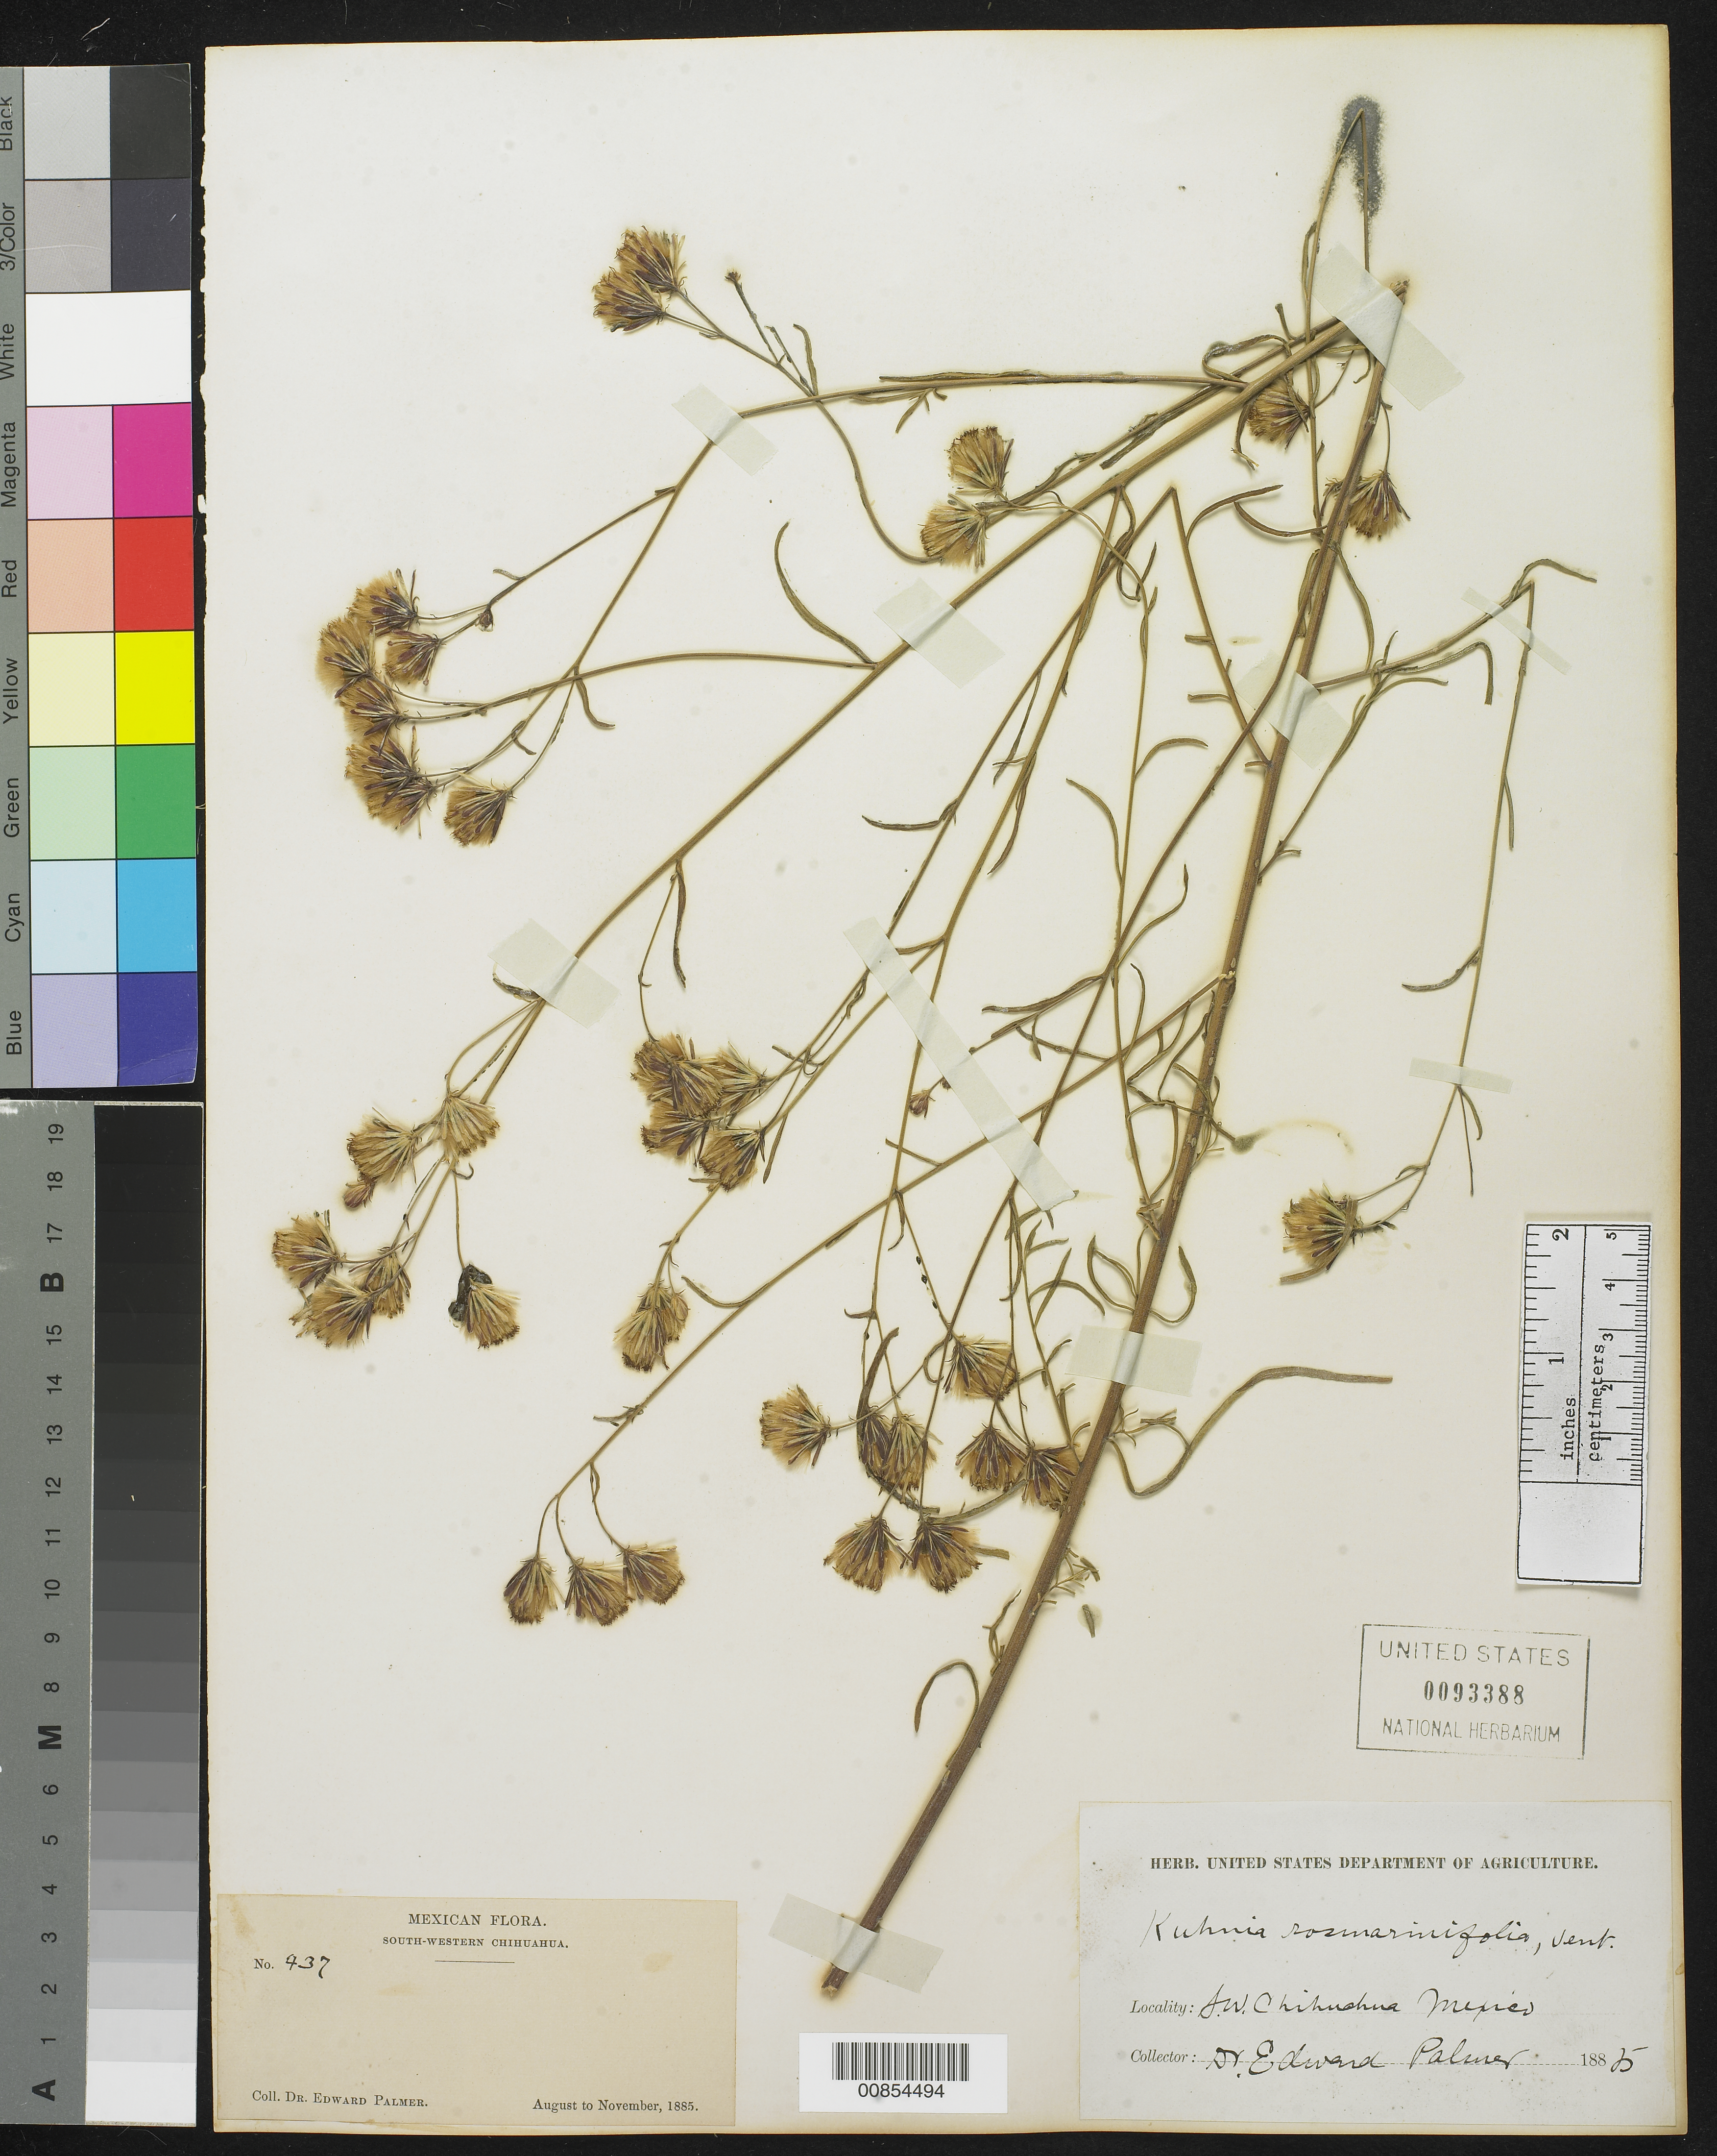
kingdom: Plantae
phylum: Tracheophyta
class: Magnoliopsida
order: Asterales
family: Asteraceae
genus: Brickellia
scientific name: Brickellia rosmarinifolia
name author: (Vent.) W.A. Weber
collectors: E. Palmer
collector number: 437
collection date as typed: Aug 1885 to -- Nov 1885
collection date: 1885-08/1885-11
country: Mexico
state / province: Chihuahua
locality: South-Western Chihuahua.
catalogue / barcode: US 93388